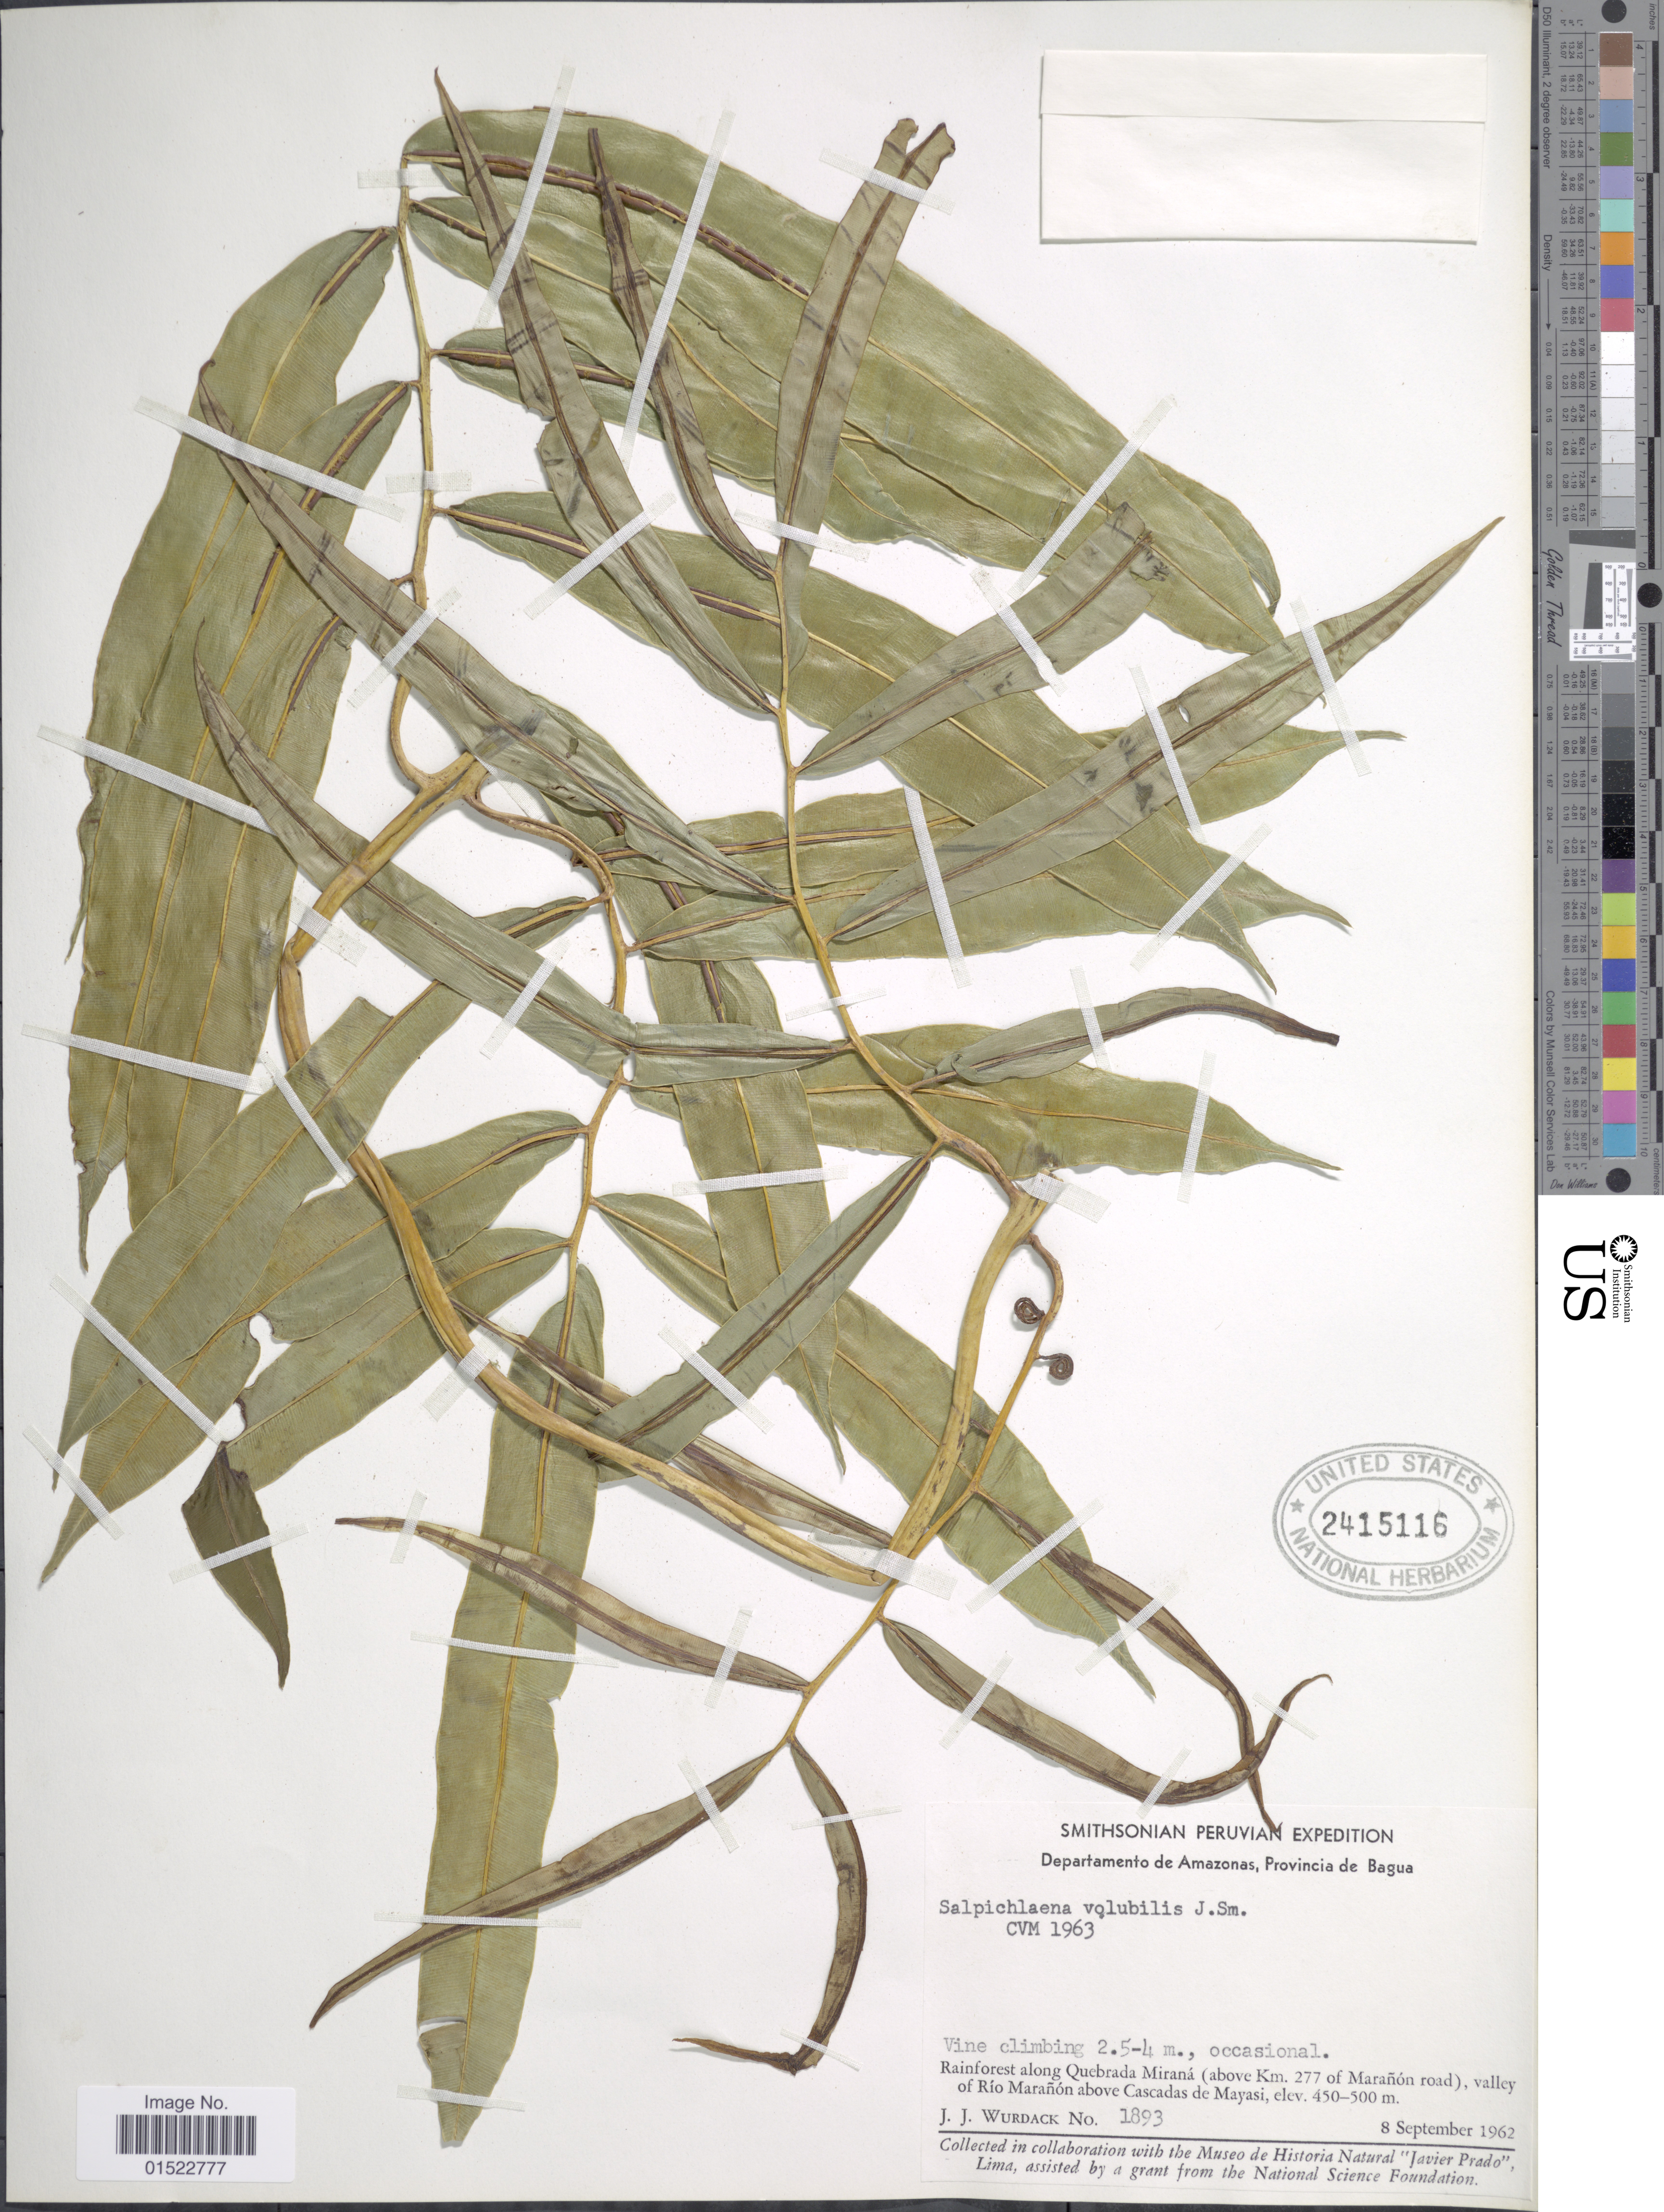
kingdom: Plantae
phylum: Tracheophyta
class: Polypodiopsida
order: Polypodiales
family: Blechnaceae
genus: Salpichlaena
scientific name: Salpichlaena volubilis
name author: (Kaulf.) J. Sm.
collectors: J. J. Wurdack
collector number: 1893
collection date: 1962-09-08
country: Peru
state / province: Amazonas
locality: Departamento de Amazonas, Provincia de Bagua, Rainforest along Quebrada Miraná (above Km. 277 of Marañón road), valley of Rio Marañáon above Cascadas de Mayasi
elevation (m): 450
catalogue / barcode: US 2415116